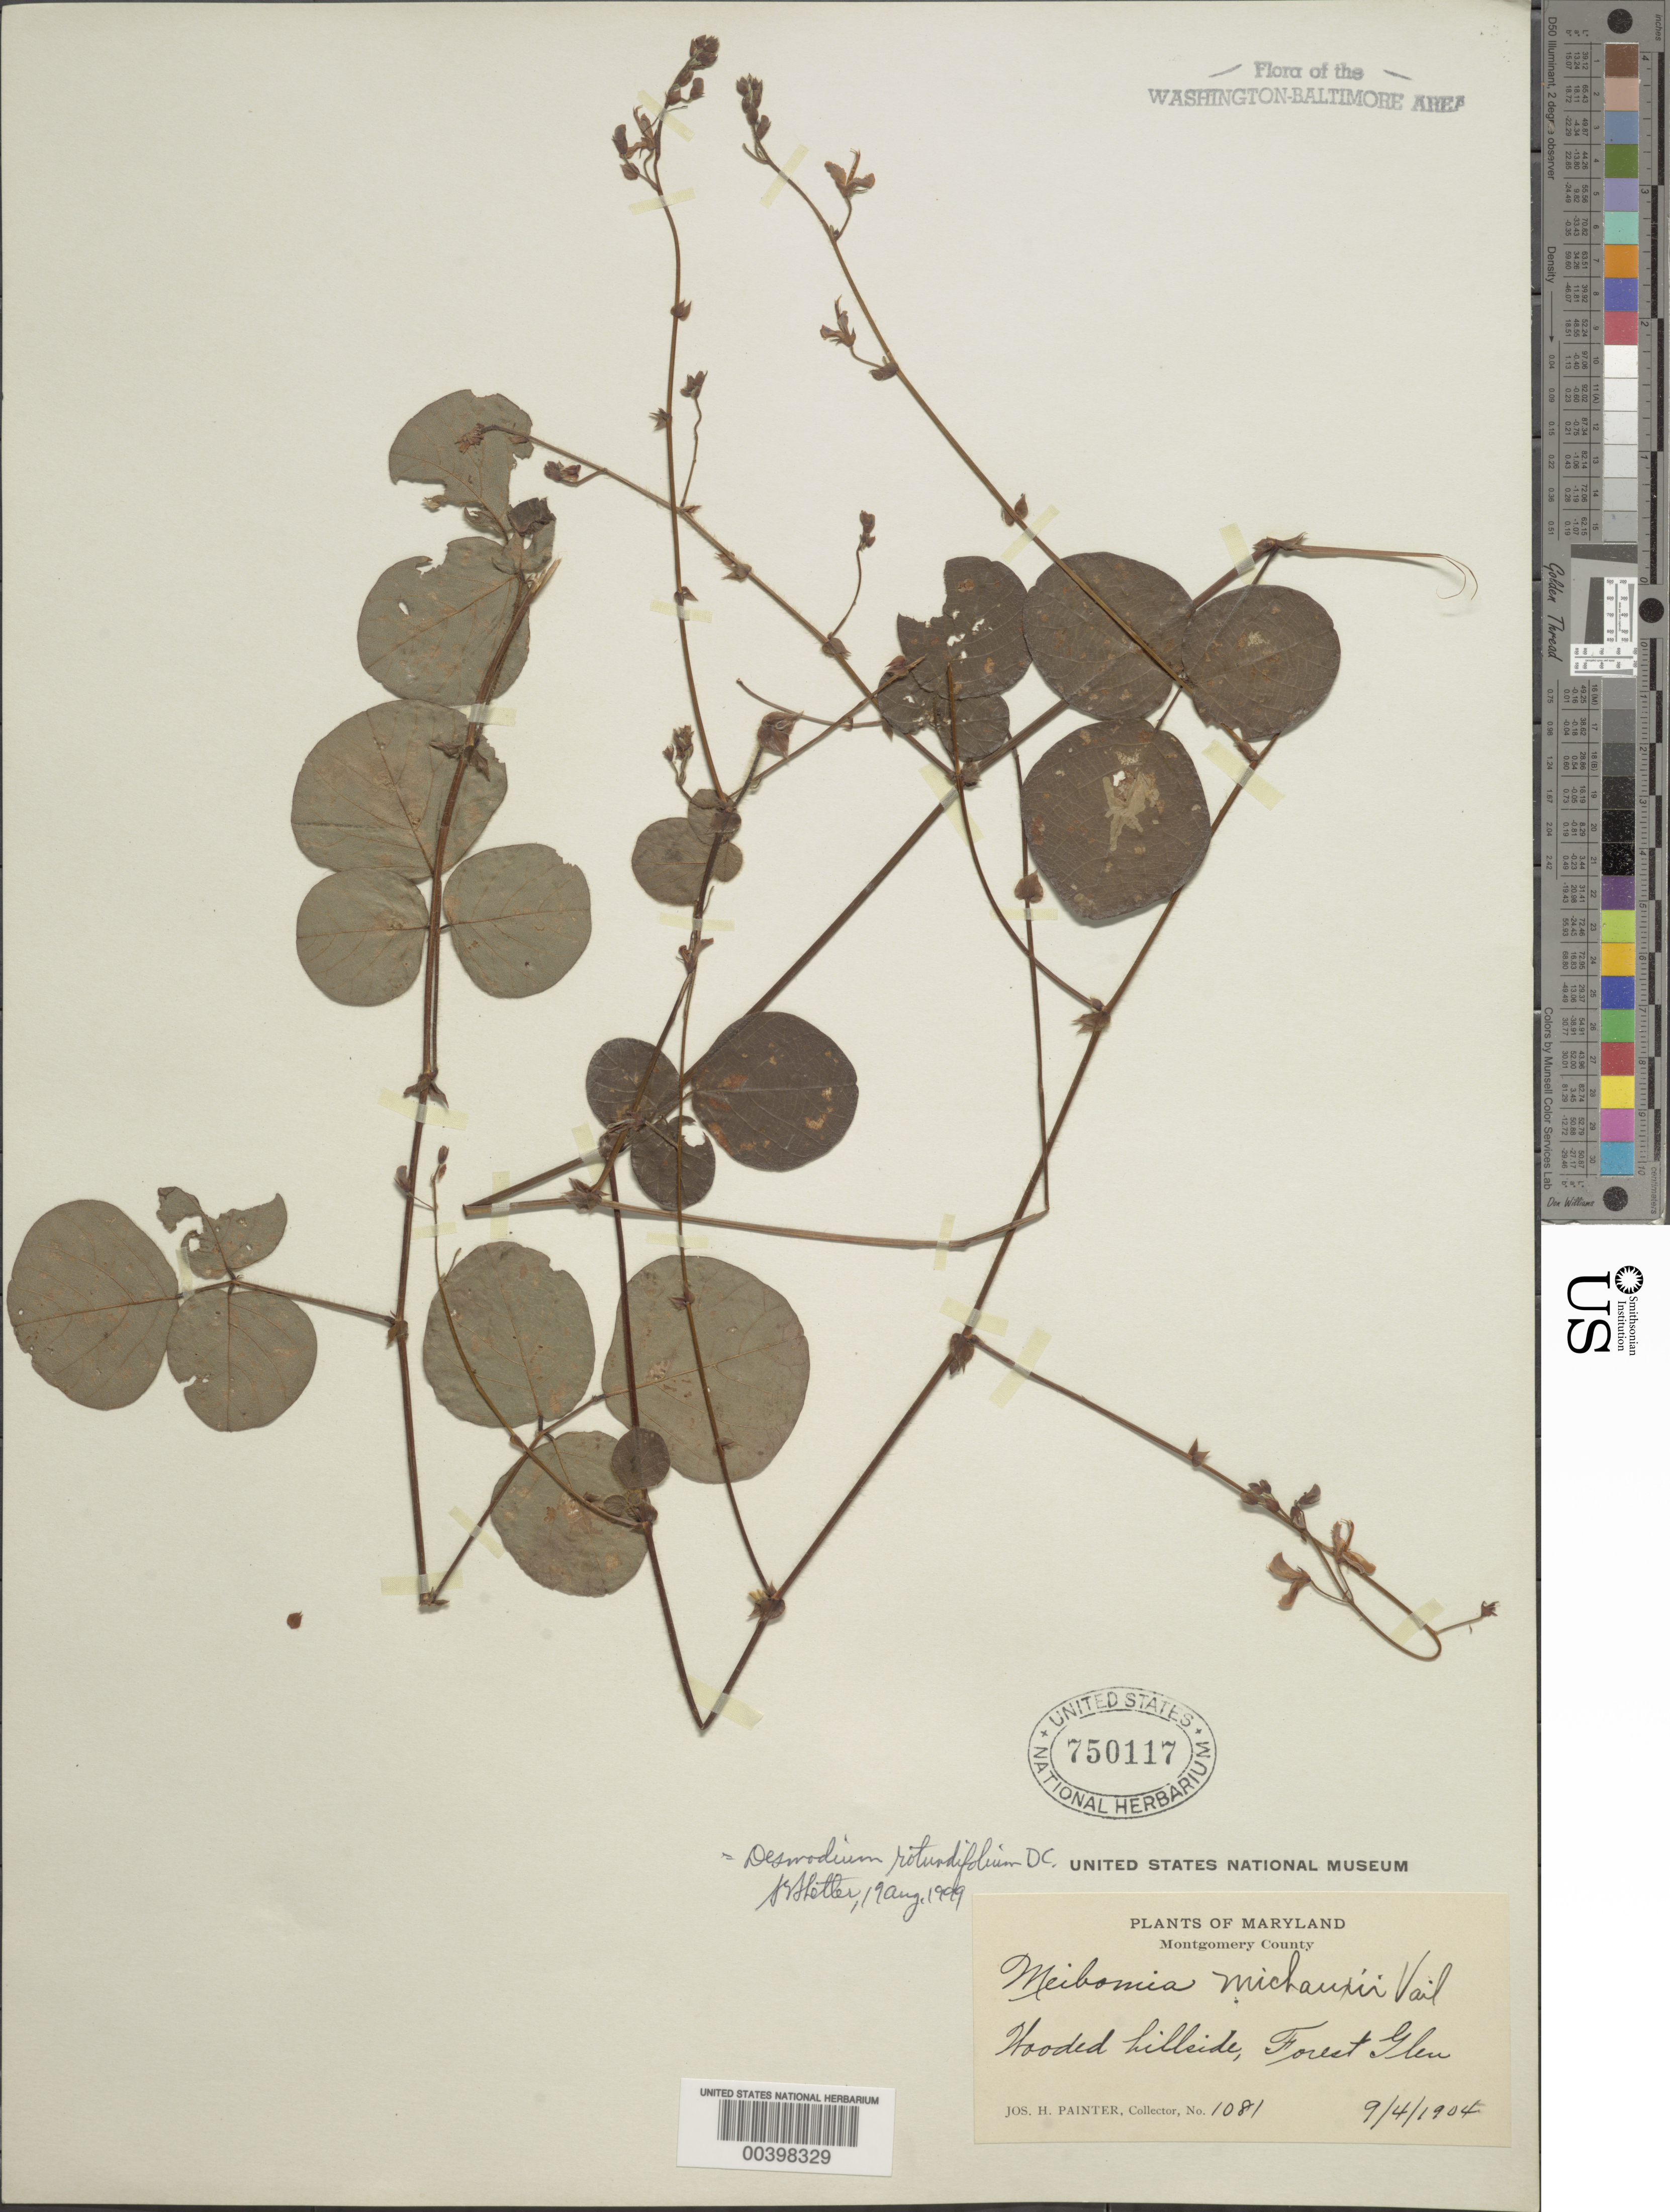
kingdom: Plantae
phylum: Tracheophyta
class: Magnoliopsida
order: Fabales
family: Fabaceae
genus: Desmodium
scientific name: Desmodium rotundifolium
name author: DC.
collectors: J. H. Painter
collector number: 1081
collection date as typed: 04 Sep 1904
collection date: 1904-09-04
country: United States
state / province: Maryland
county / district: Montgomery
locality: Forest Glen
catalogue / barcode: US 750117